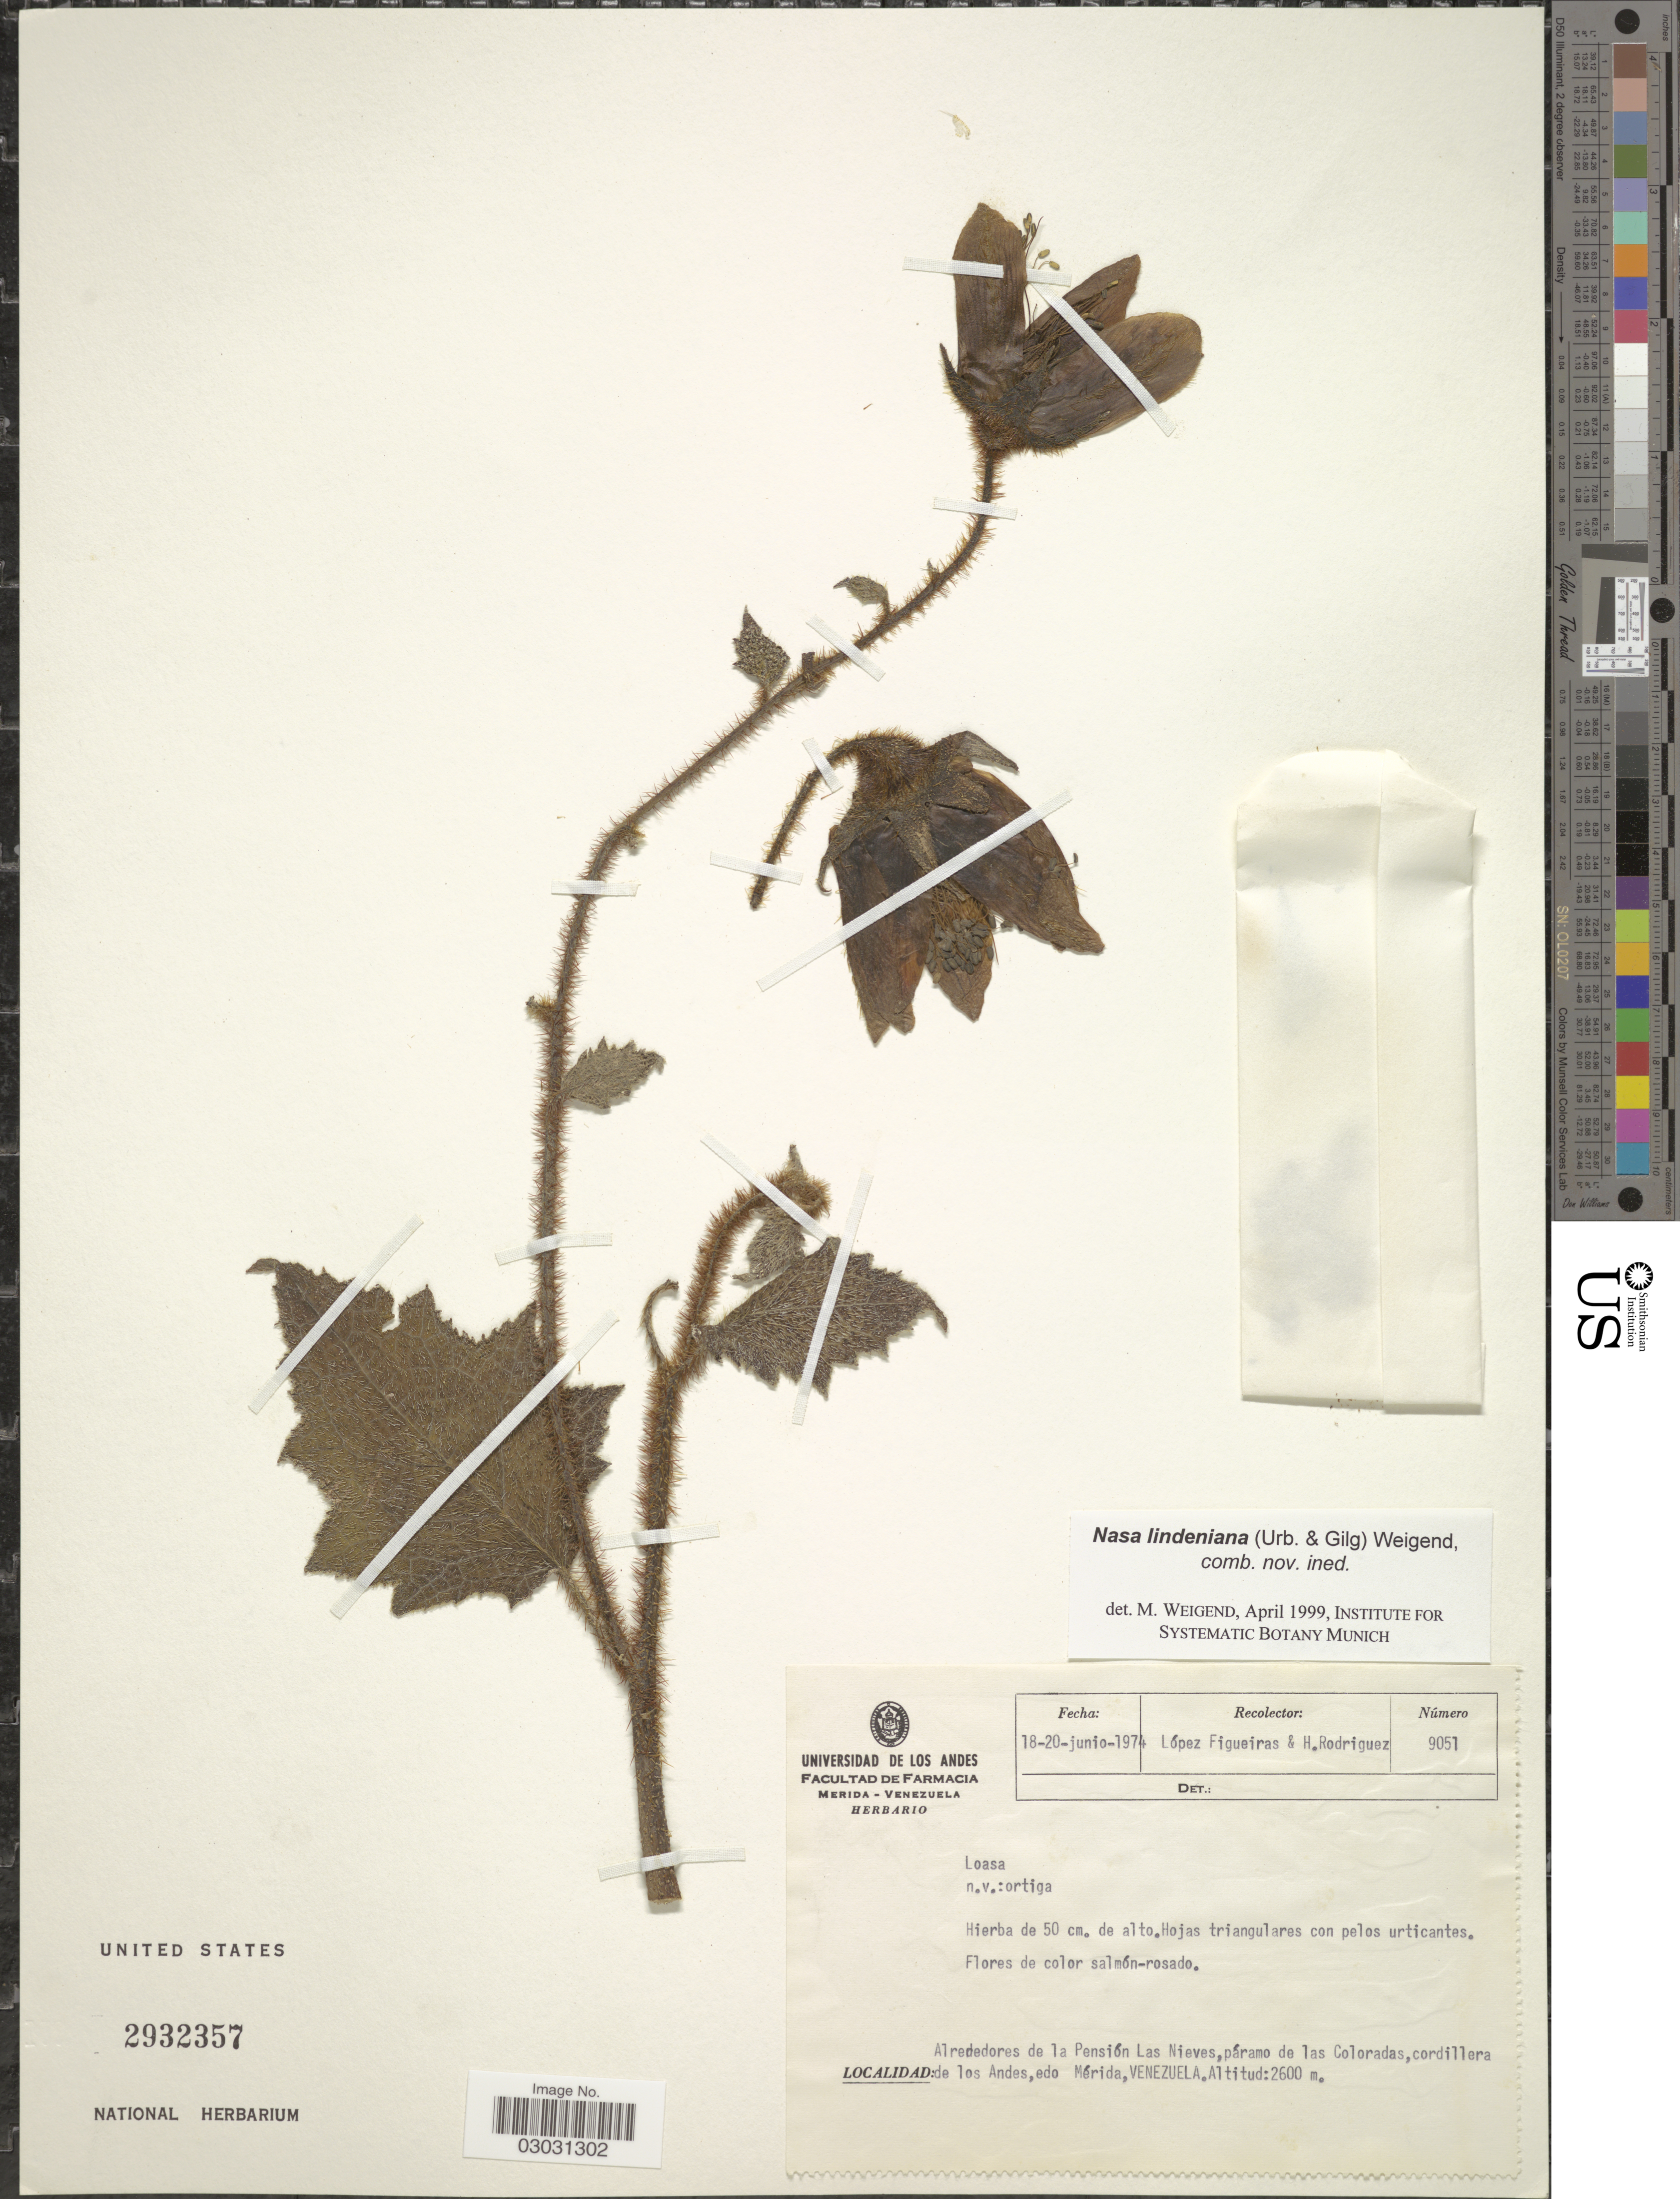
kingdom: Plantae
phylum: Tracheophyta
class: Magnoliopsida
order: Cornales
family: Loasaceae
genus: Nasa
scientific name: Nasa lindeniana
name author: (Urb. & Gilg) Weigend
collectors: M. López Figueiras & H. Rodriguez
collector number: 9051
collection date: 1974-06-18/1974-06-20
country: Venezuela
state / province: Mérida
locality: Alrededores de la Pensión Las Nieves, páramo de las Colorados, cordillera de los Andes.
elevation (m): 2600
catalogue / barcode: US 2932357